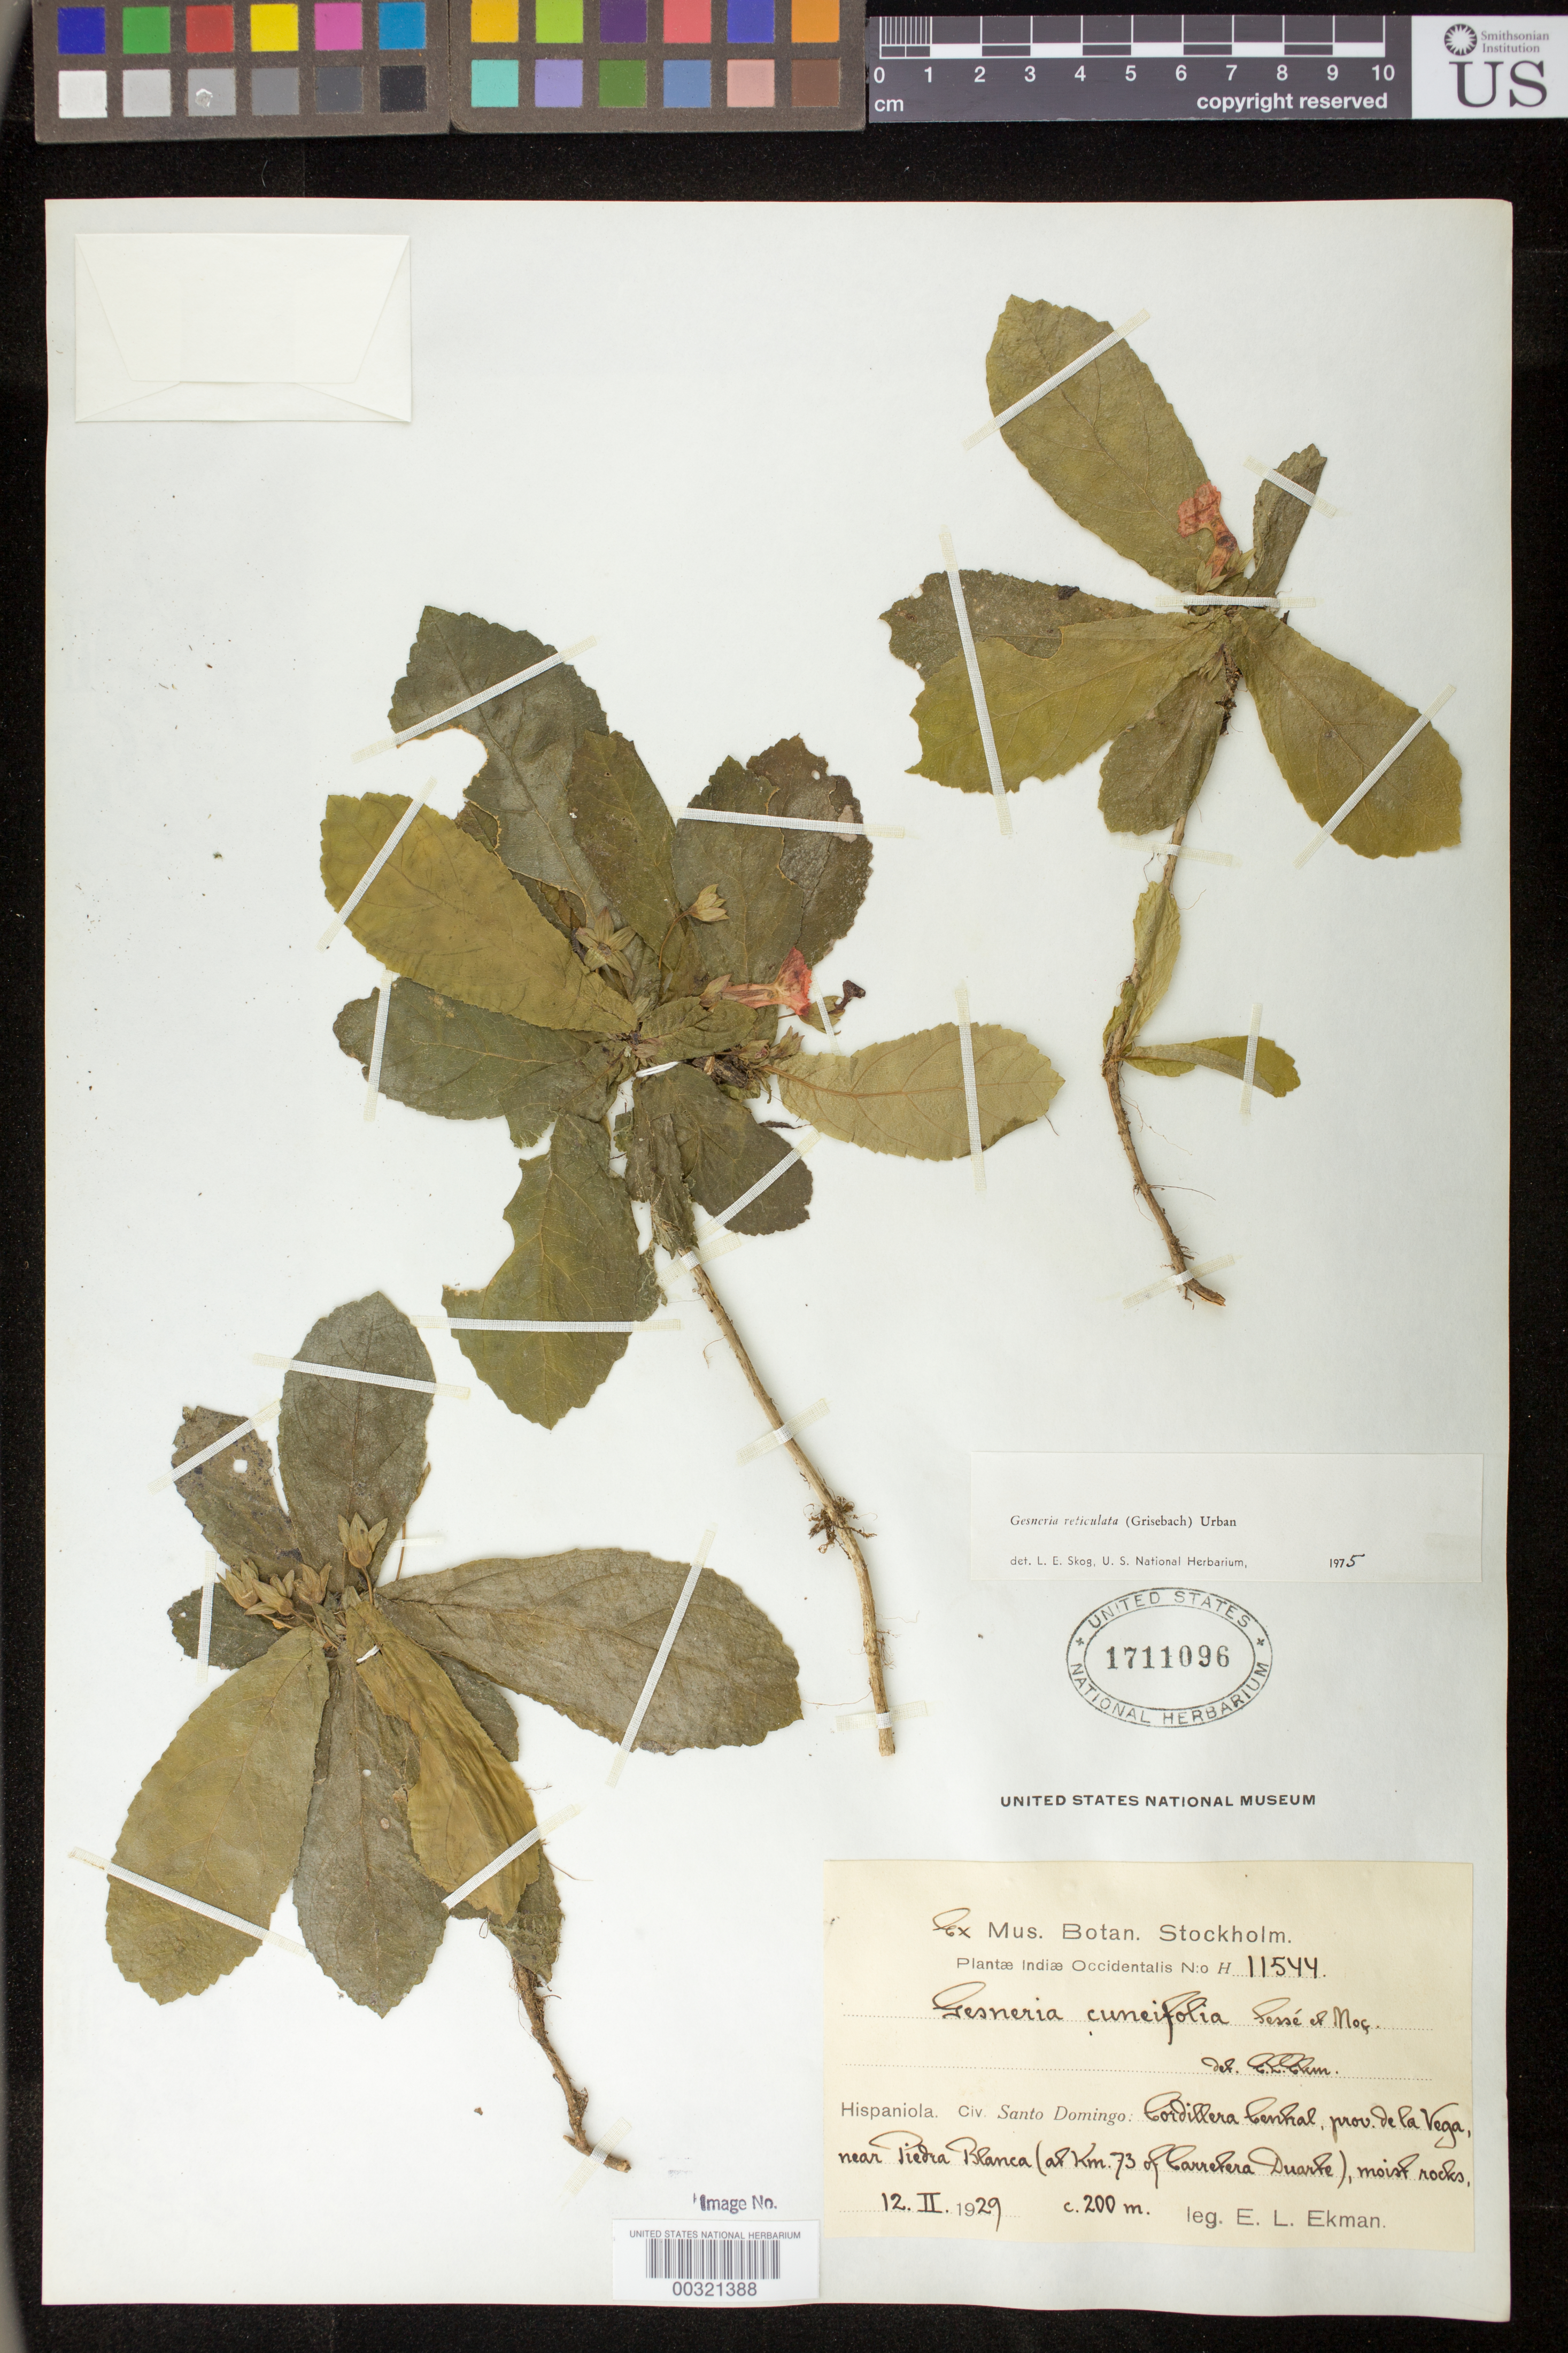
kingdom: Plantae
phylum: Tracheophyta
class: Magnoliopsida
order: Lamiales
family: Gesneriaceae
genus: Gesneria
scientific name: Gesneria reticulata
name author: (Griseb.) Urb.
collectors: E. L. Ekman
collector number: H 11544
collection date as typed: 12 Feb 1929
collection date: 1929-02-12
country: Dominican Republic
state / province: La Vega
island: Hispaniola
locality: Cordillera Central, near Piedra Blanca, at Km. 73 of the Carretera Duarte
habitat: Moist rocks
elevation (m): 200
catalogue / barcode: US 1711096